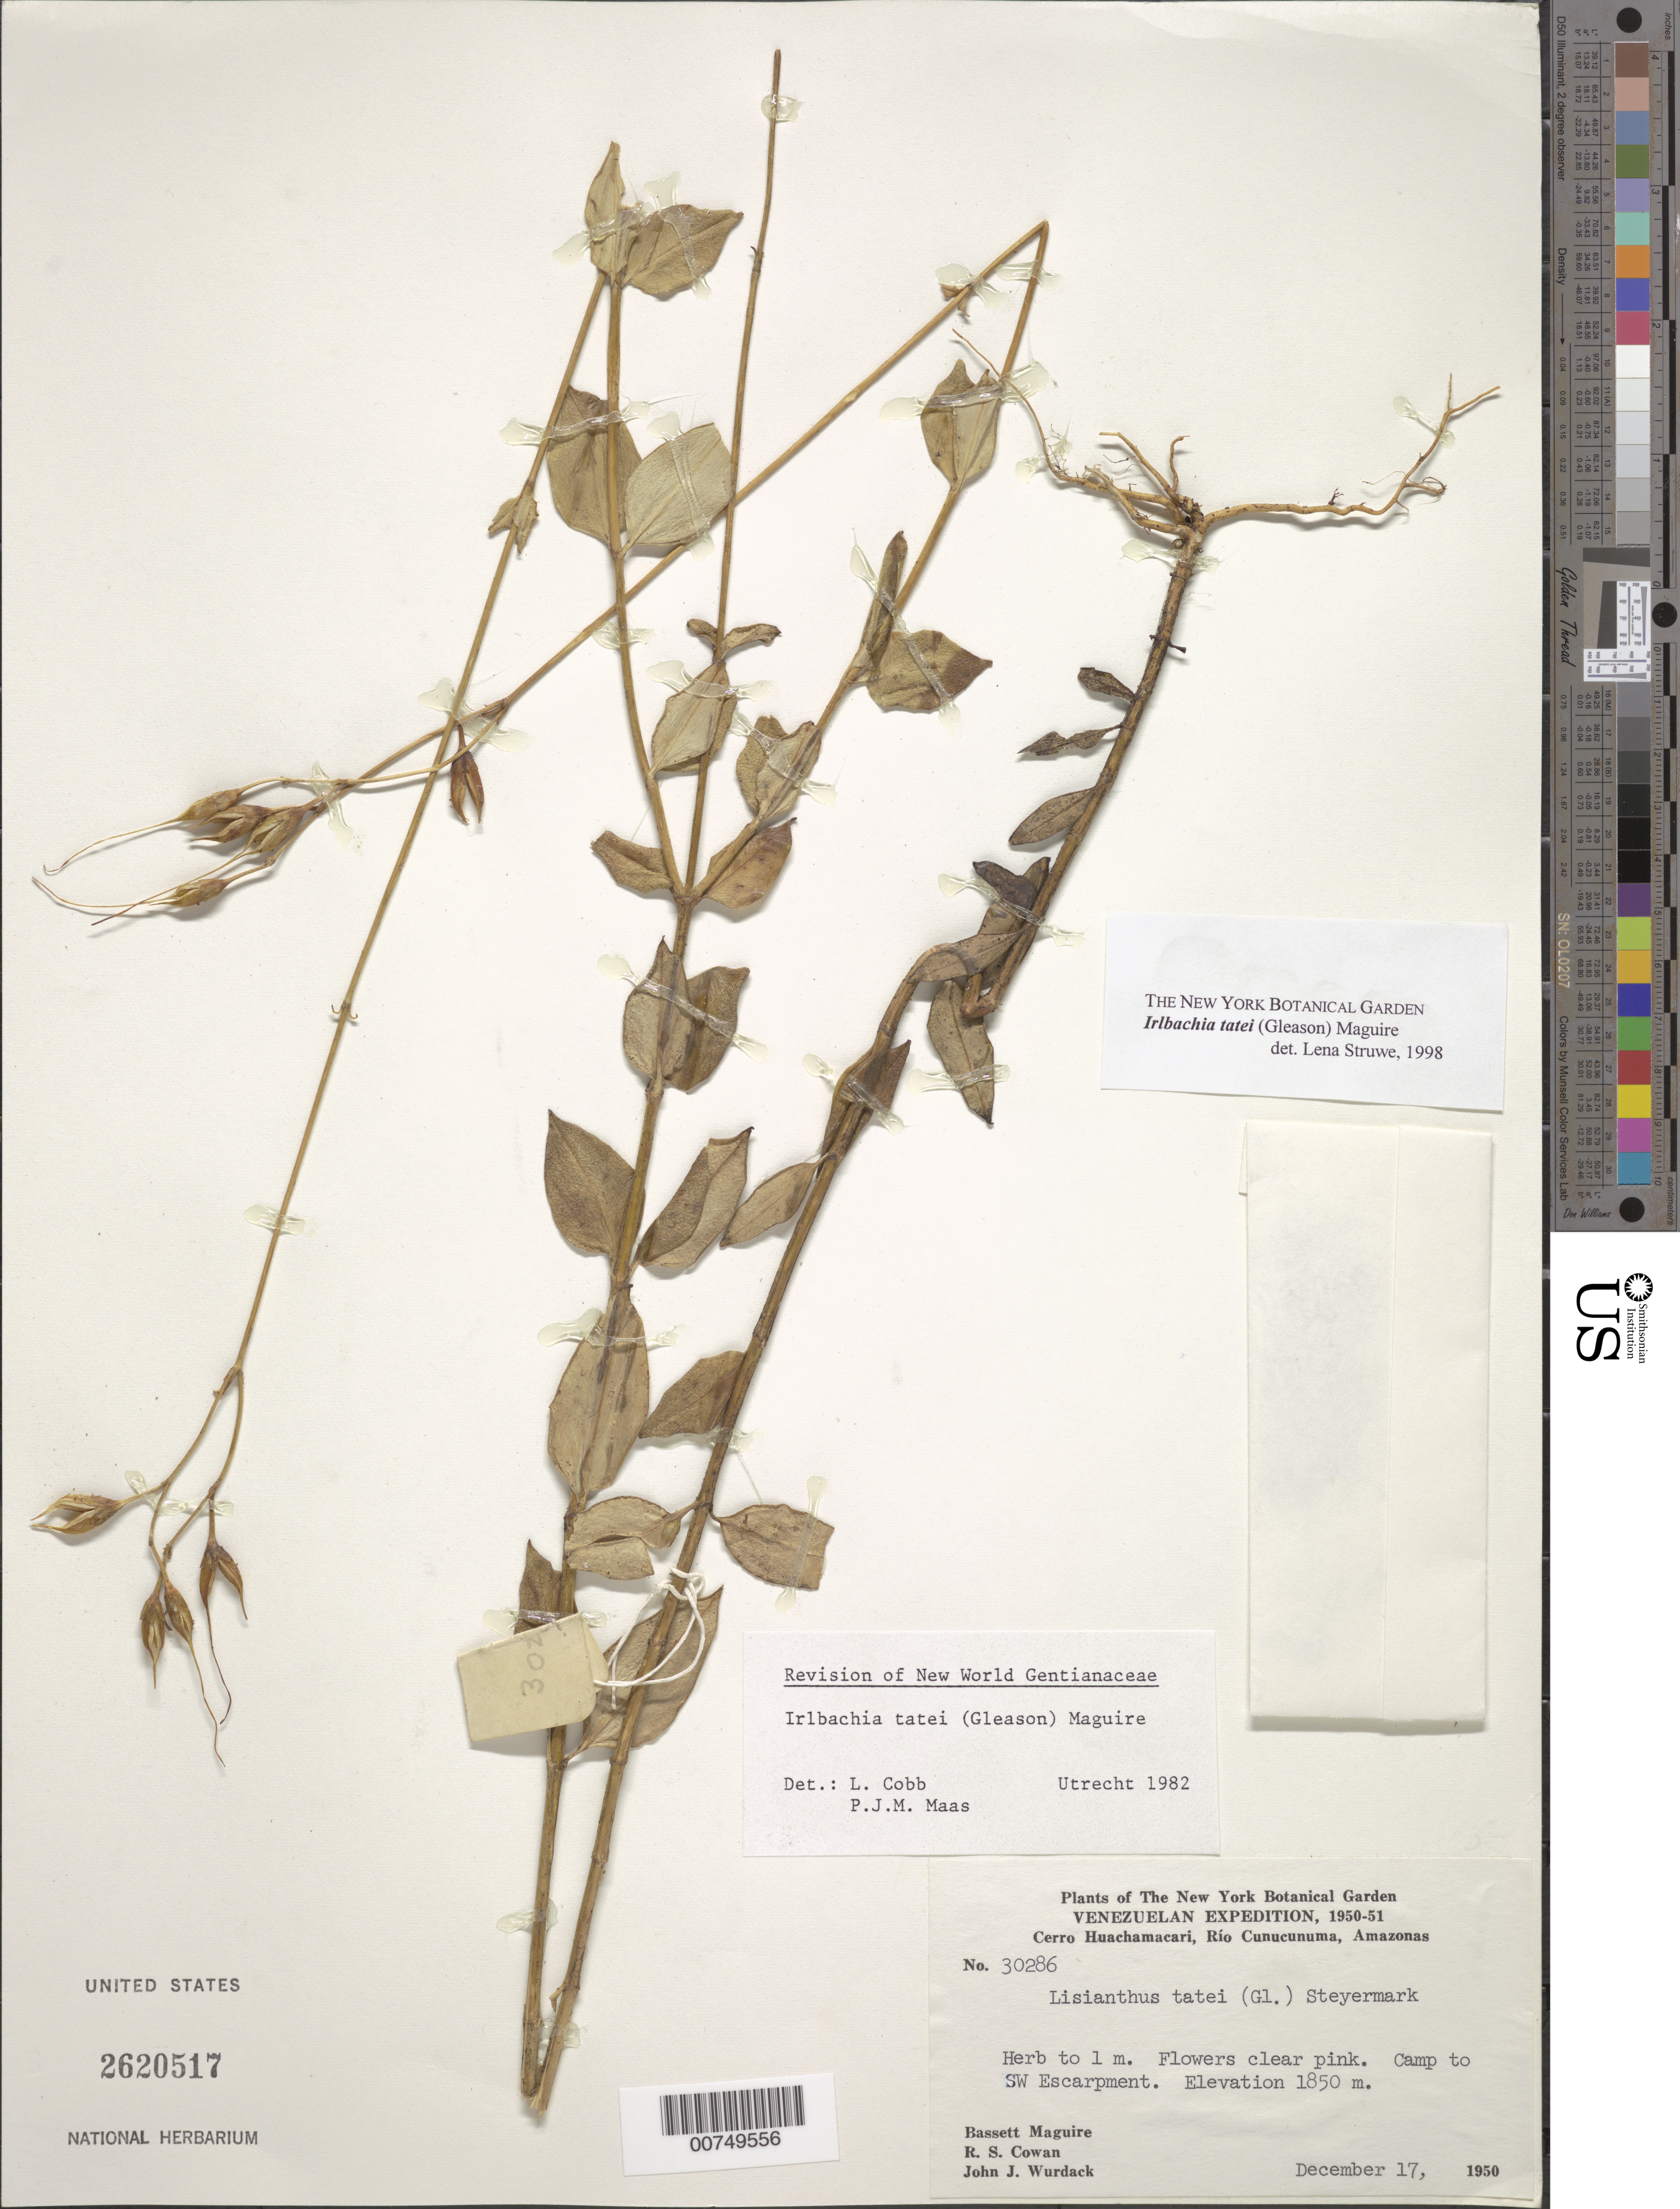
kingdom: Plantae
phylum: Tracheophyta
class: Magnoliopsida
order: Gentianales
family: Gentianaceae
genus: Irlbachia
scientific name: Irlbachia tatei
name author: (Gleason) Maguire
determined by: Struwe, L.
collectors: B. Maguire, R. S. Cowan & J. J. Wurdack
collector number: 30286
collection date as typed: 17-Dec-50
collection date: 1950-12-17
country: Venezuela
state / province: Amazonas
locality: Cerro Huachamacari, Río Cunucunuma, SW escarpment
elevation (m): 1850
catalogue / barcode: US 2620517